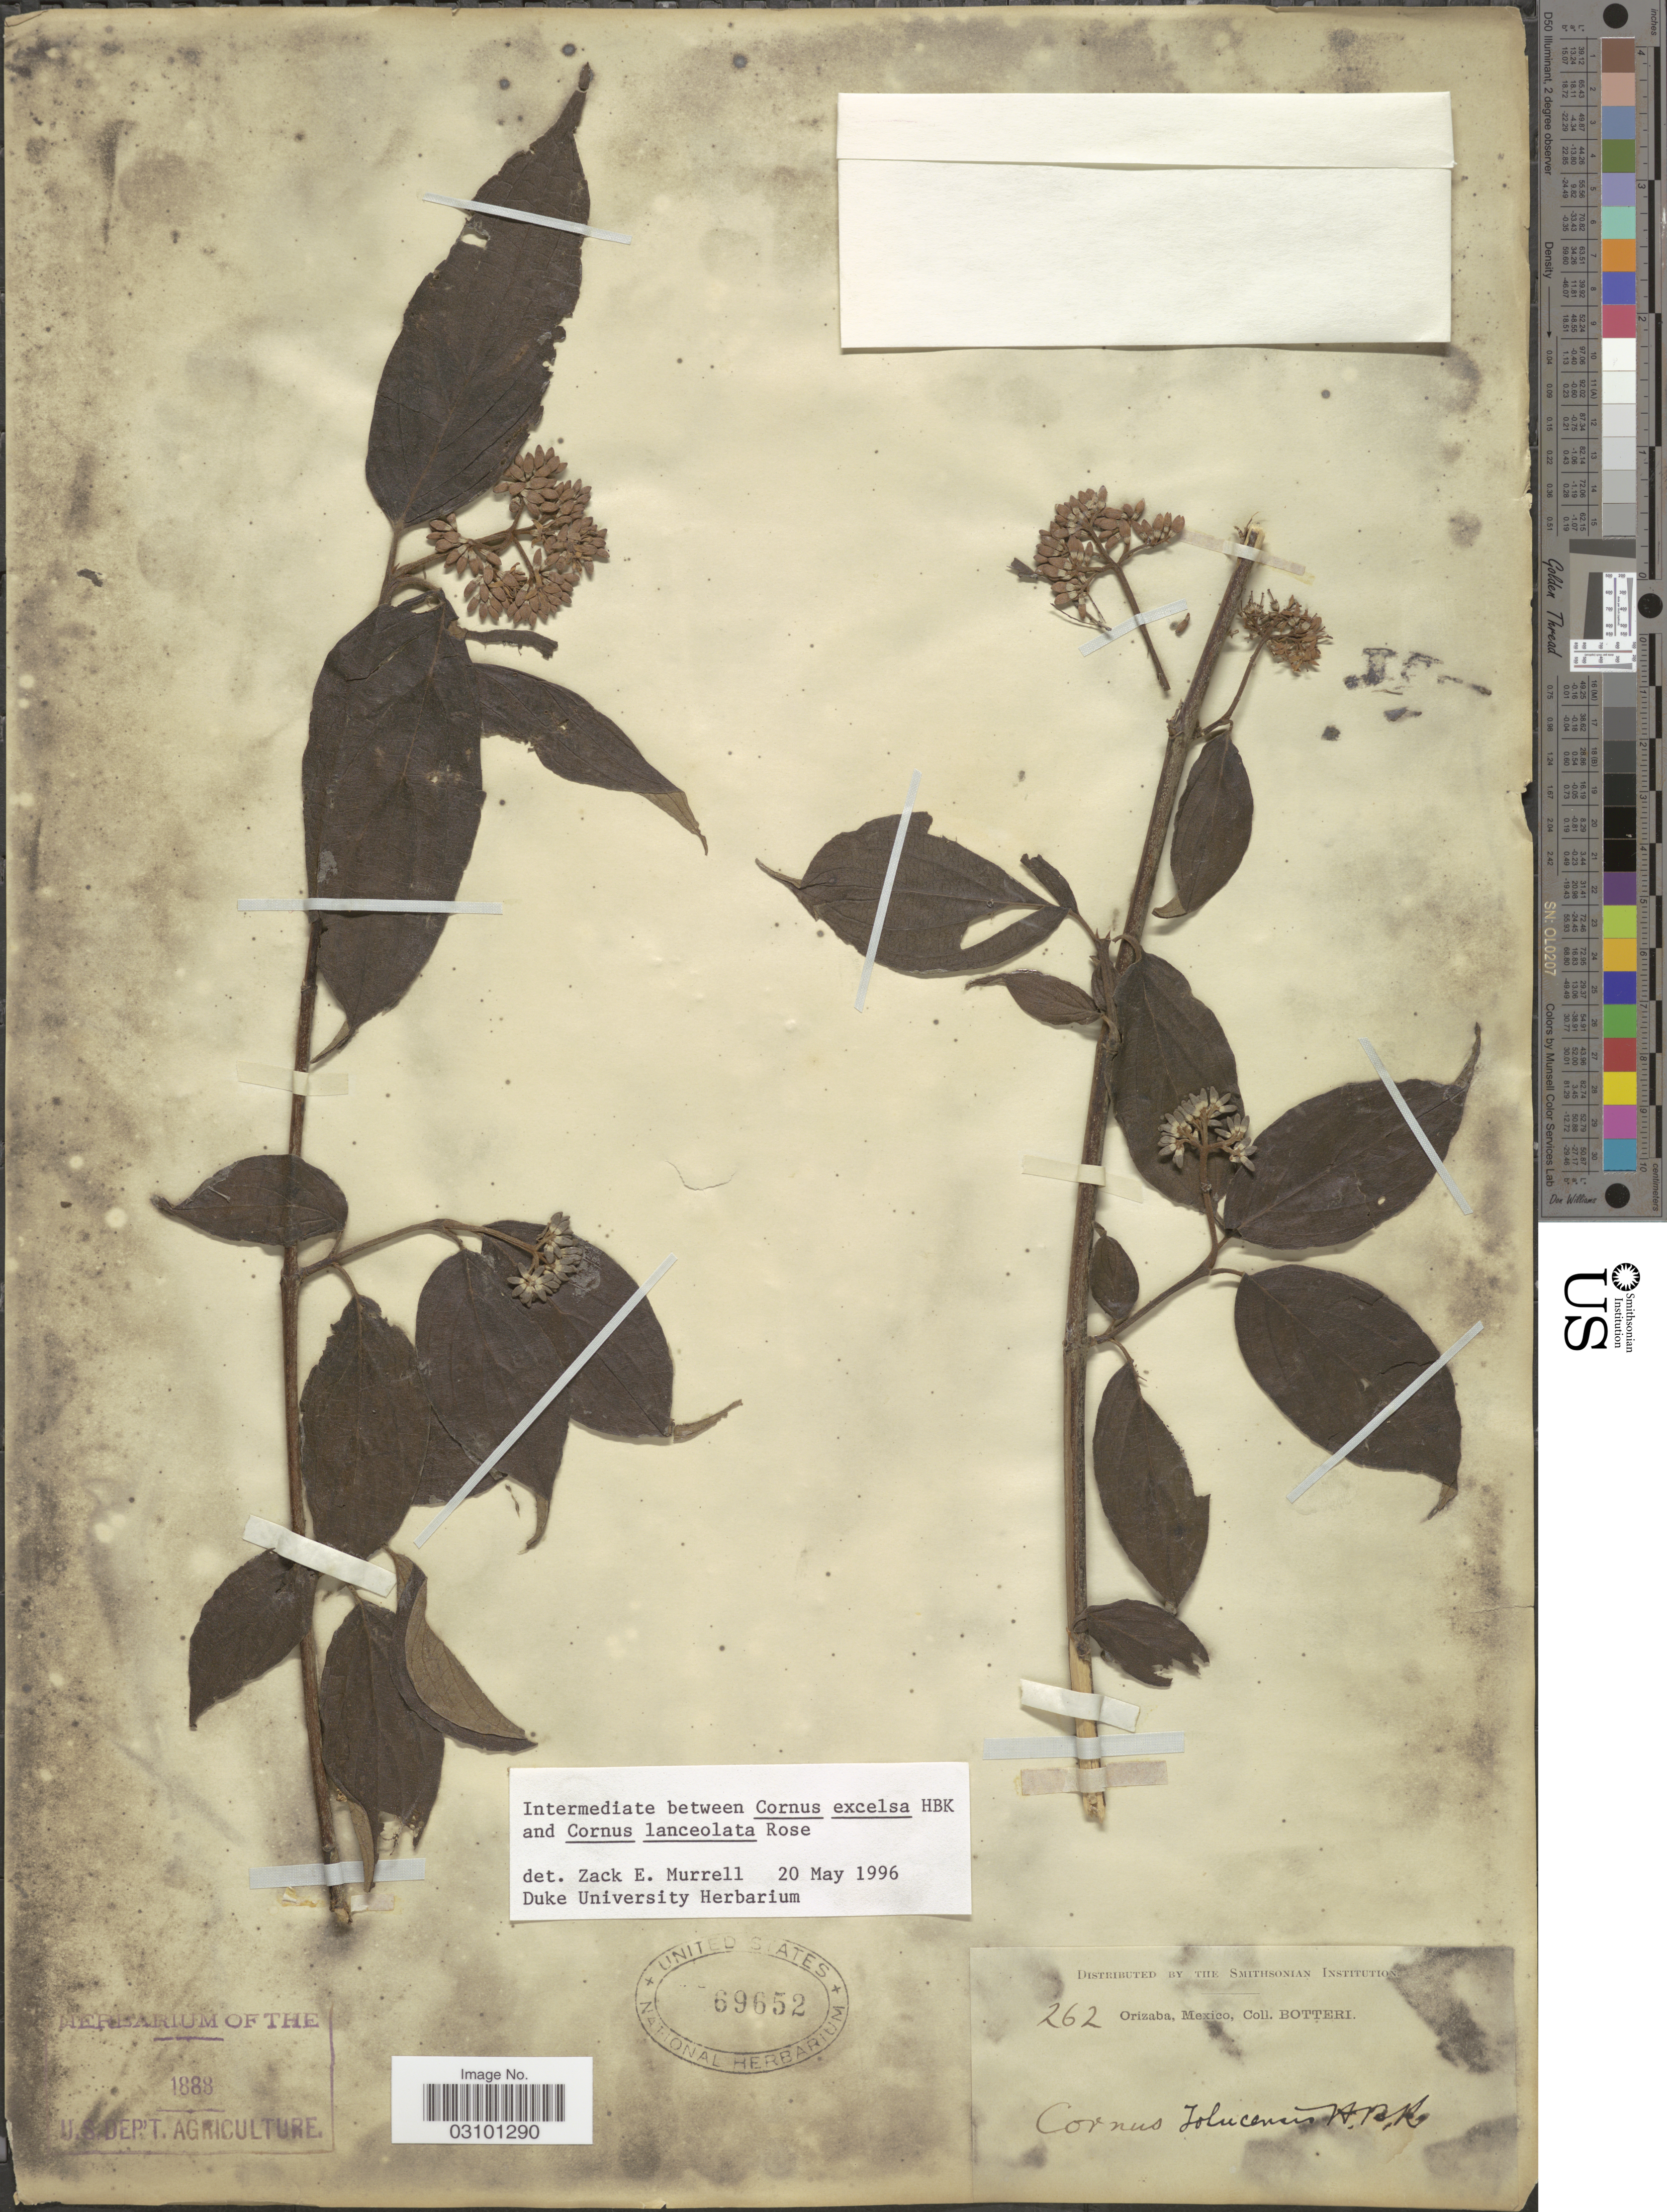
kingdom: Plantae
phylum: Tracheophyta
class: Magnoliopsida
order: Cornales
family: Cornaceae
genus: Cornus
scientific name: Cornus sp.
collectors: -. Botteri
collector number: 262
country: Mexico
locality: Orizaba.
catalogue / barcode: US 69652